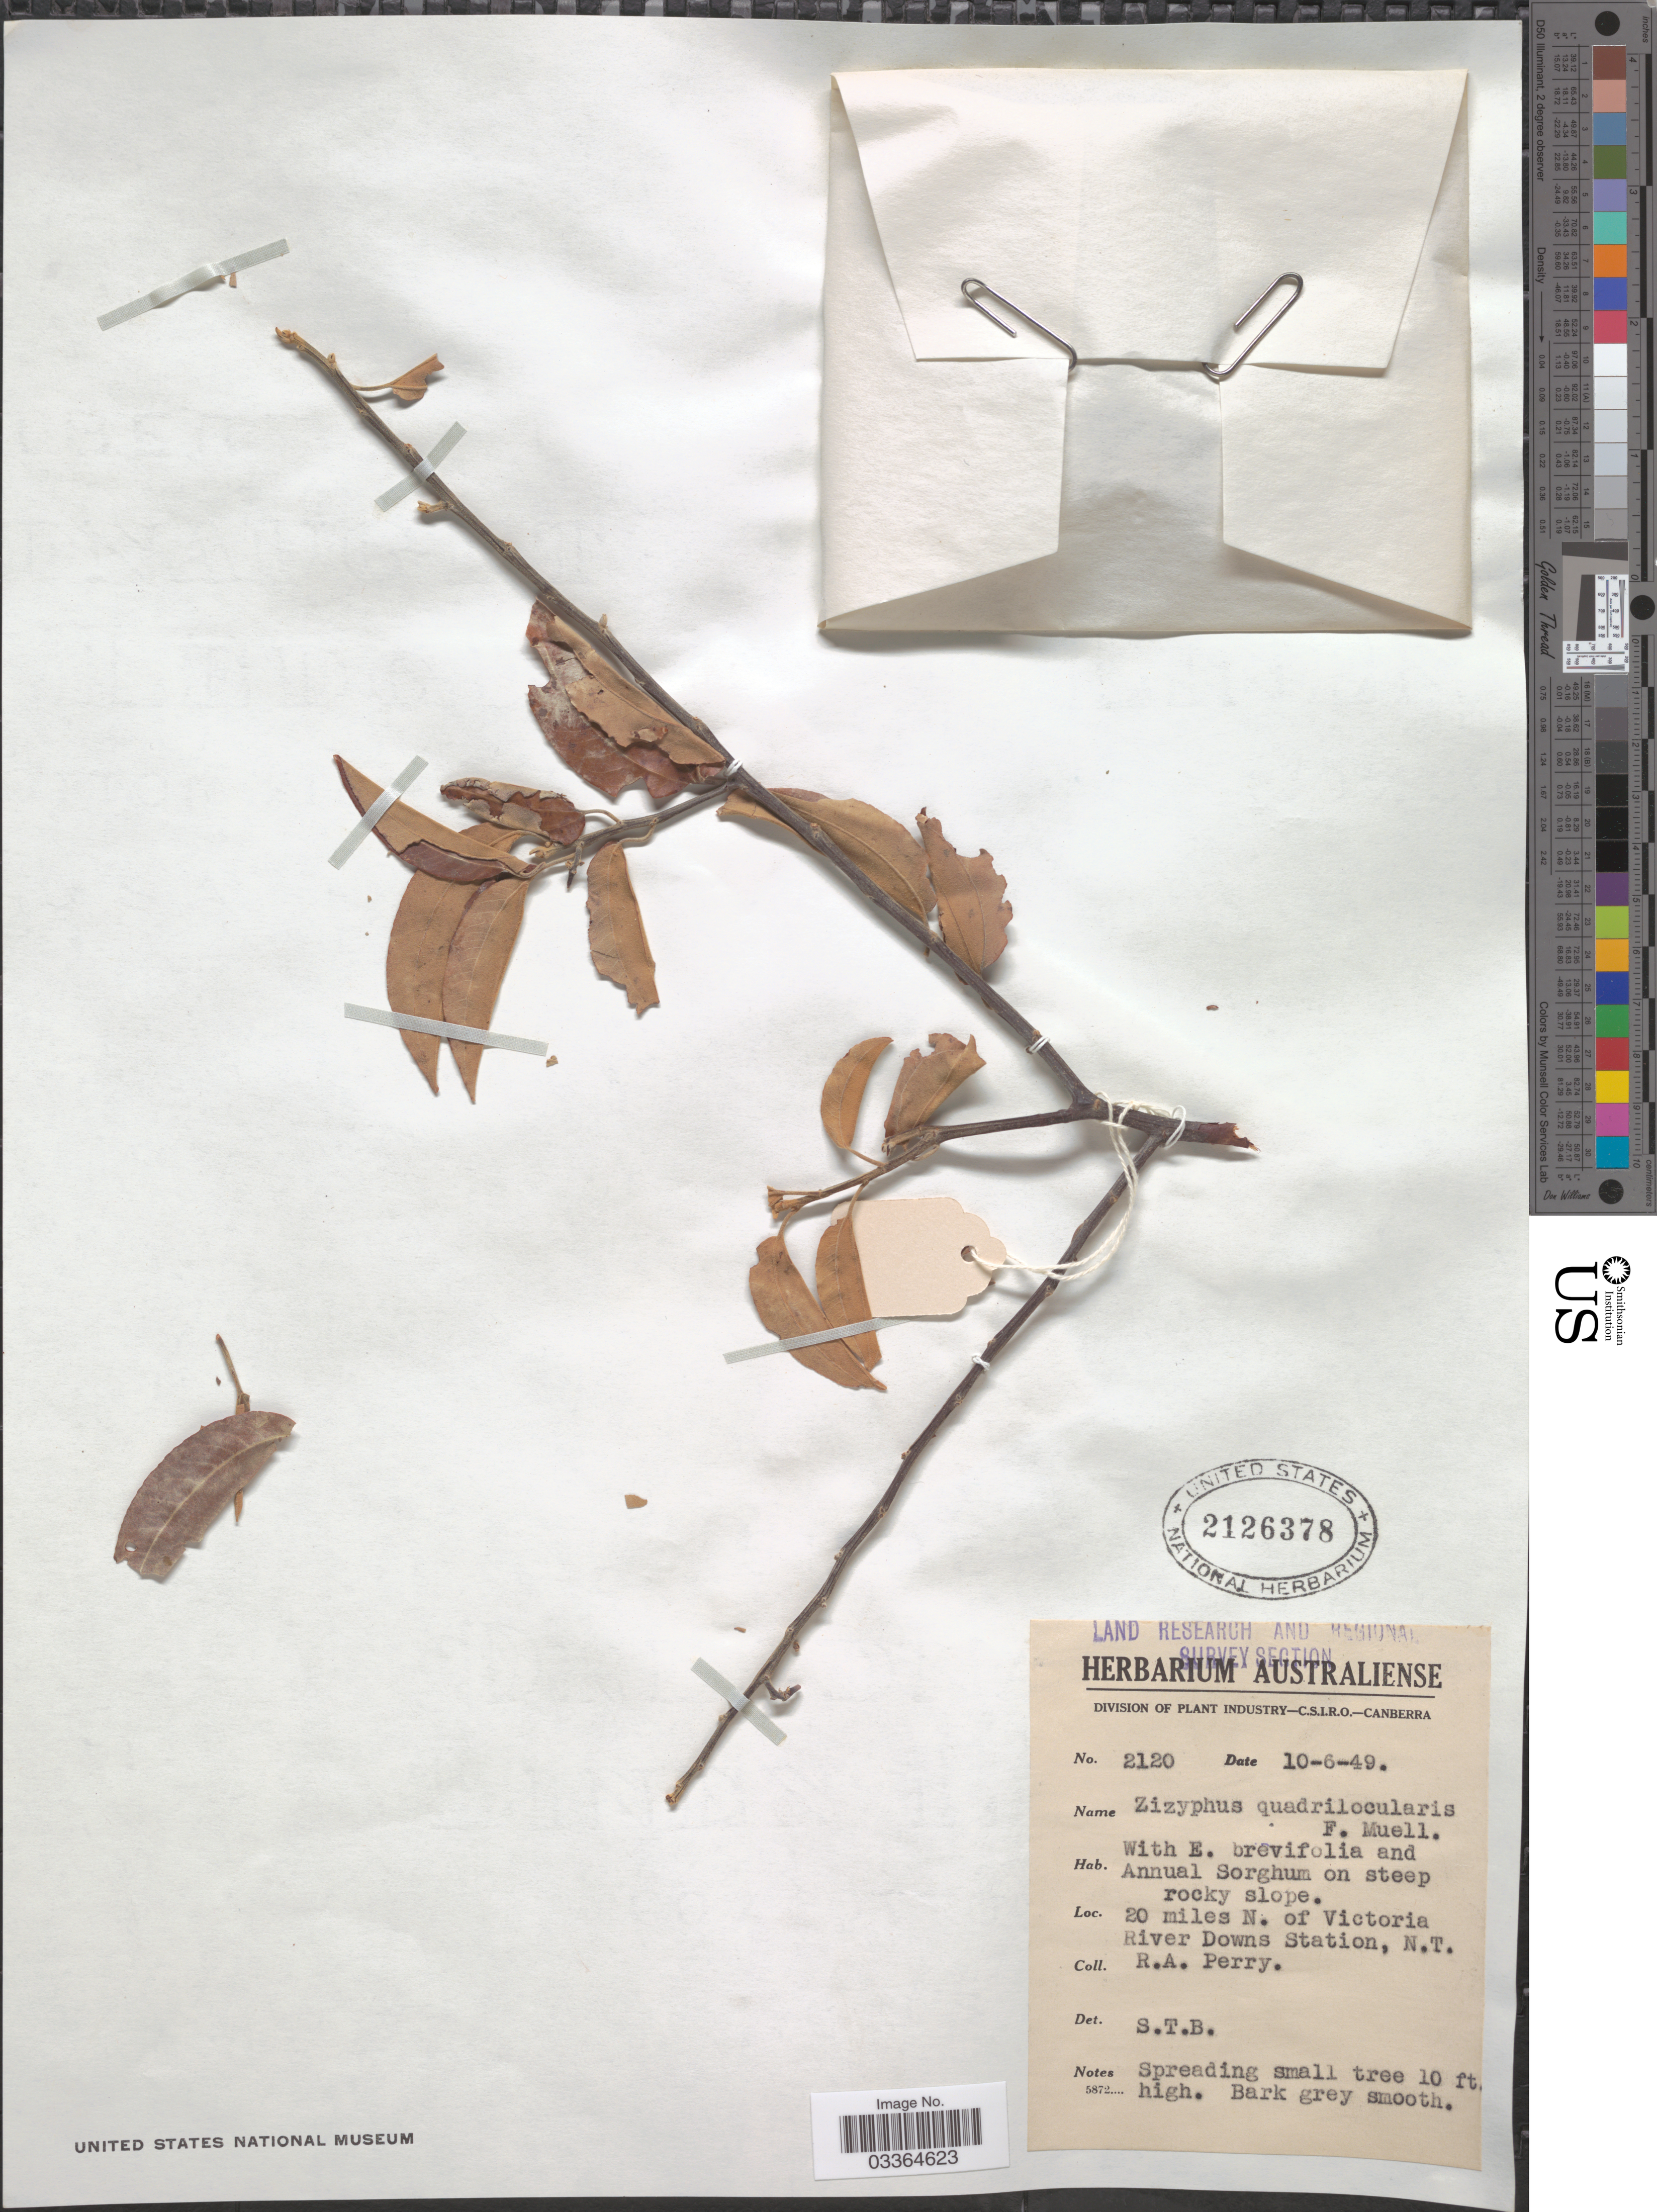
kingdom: Plantae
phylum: Tracheophyta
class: Magnoliopsida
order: Rosales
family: Rhamnaceae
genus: Ziziphus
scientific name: Ziziphus quadrilocularis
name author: F. Muell.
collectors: Perry, R. A.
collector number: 2120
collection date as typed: Transcribed d/m/y: 10/6/49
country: Australia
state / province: Northern Territory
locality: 20 miles N. of Victoria River Downs Station, N.T.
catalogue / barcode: US 2126378